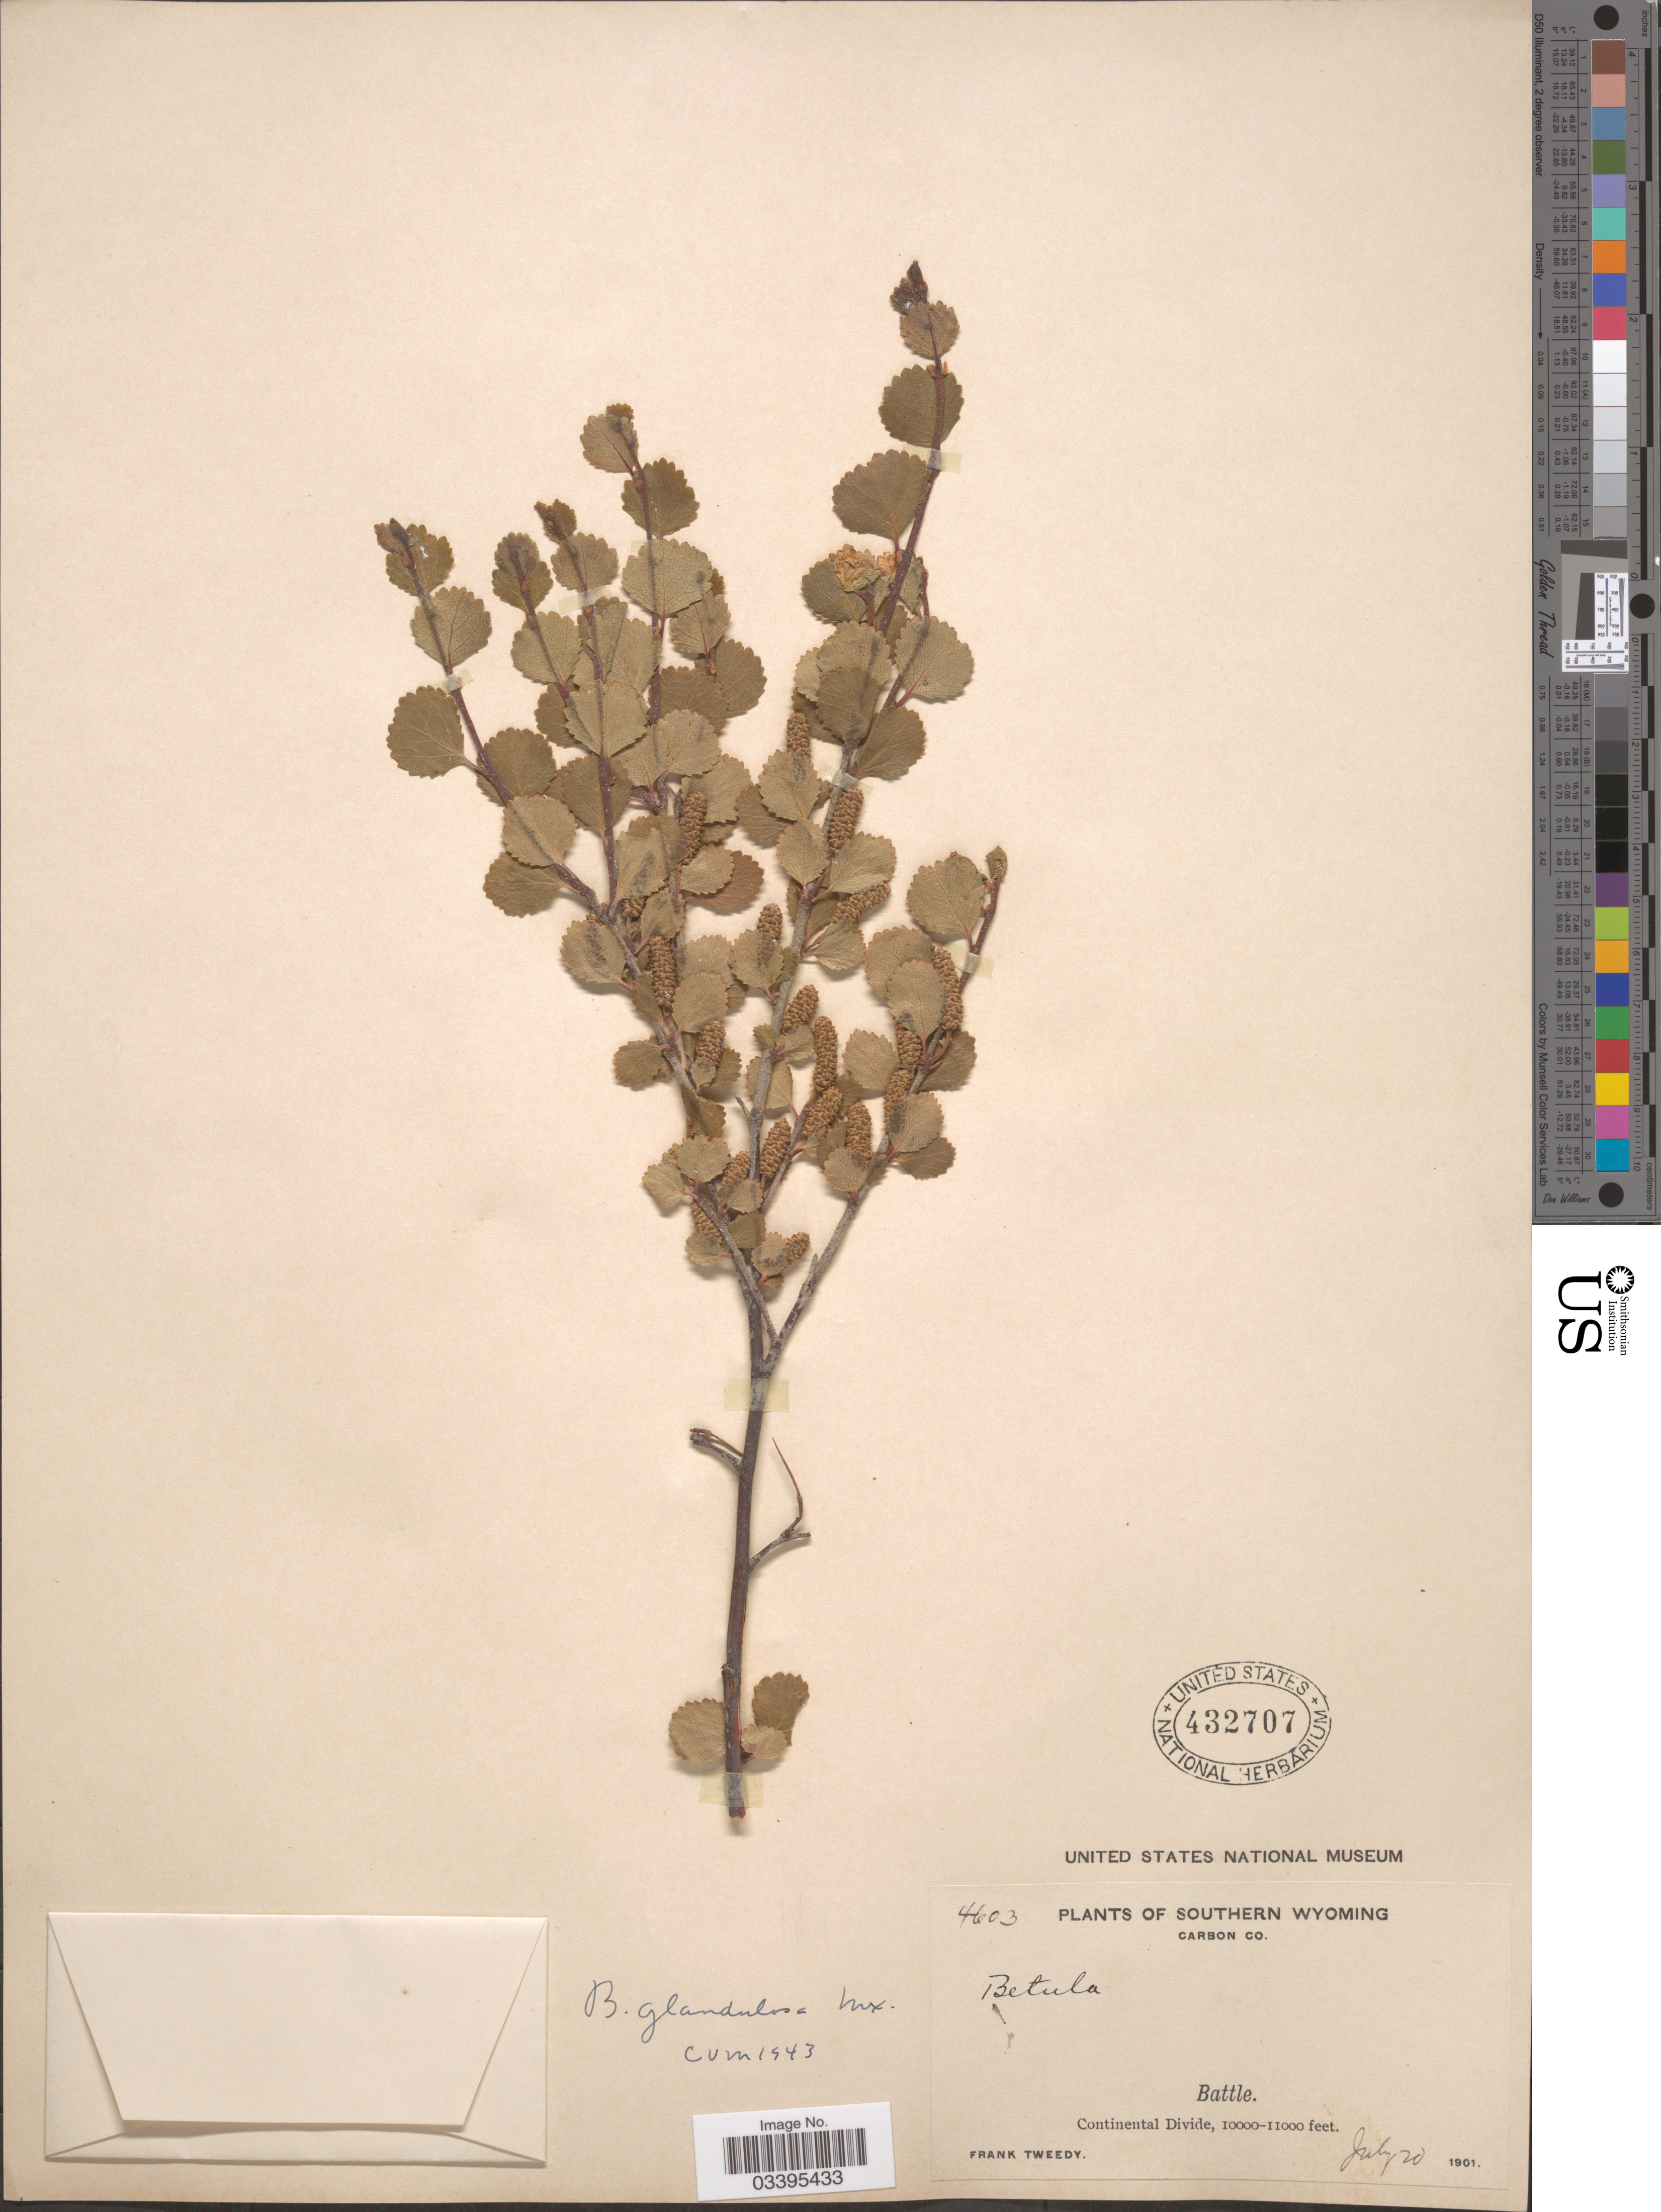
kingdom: Plantae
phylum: Tracheophyta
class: Magnoliopsida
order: Fagales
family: Betulaceae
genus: Betula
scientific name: Betula glandulosa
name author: Michx.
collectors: F. Tweedy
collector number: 4603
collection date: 1901-07-20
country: United States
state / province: Wyoming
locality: Southern Wyoming. Carbon Co. Battle. Continental Divide.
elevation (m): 3048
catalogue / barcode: US 432707